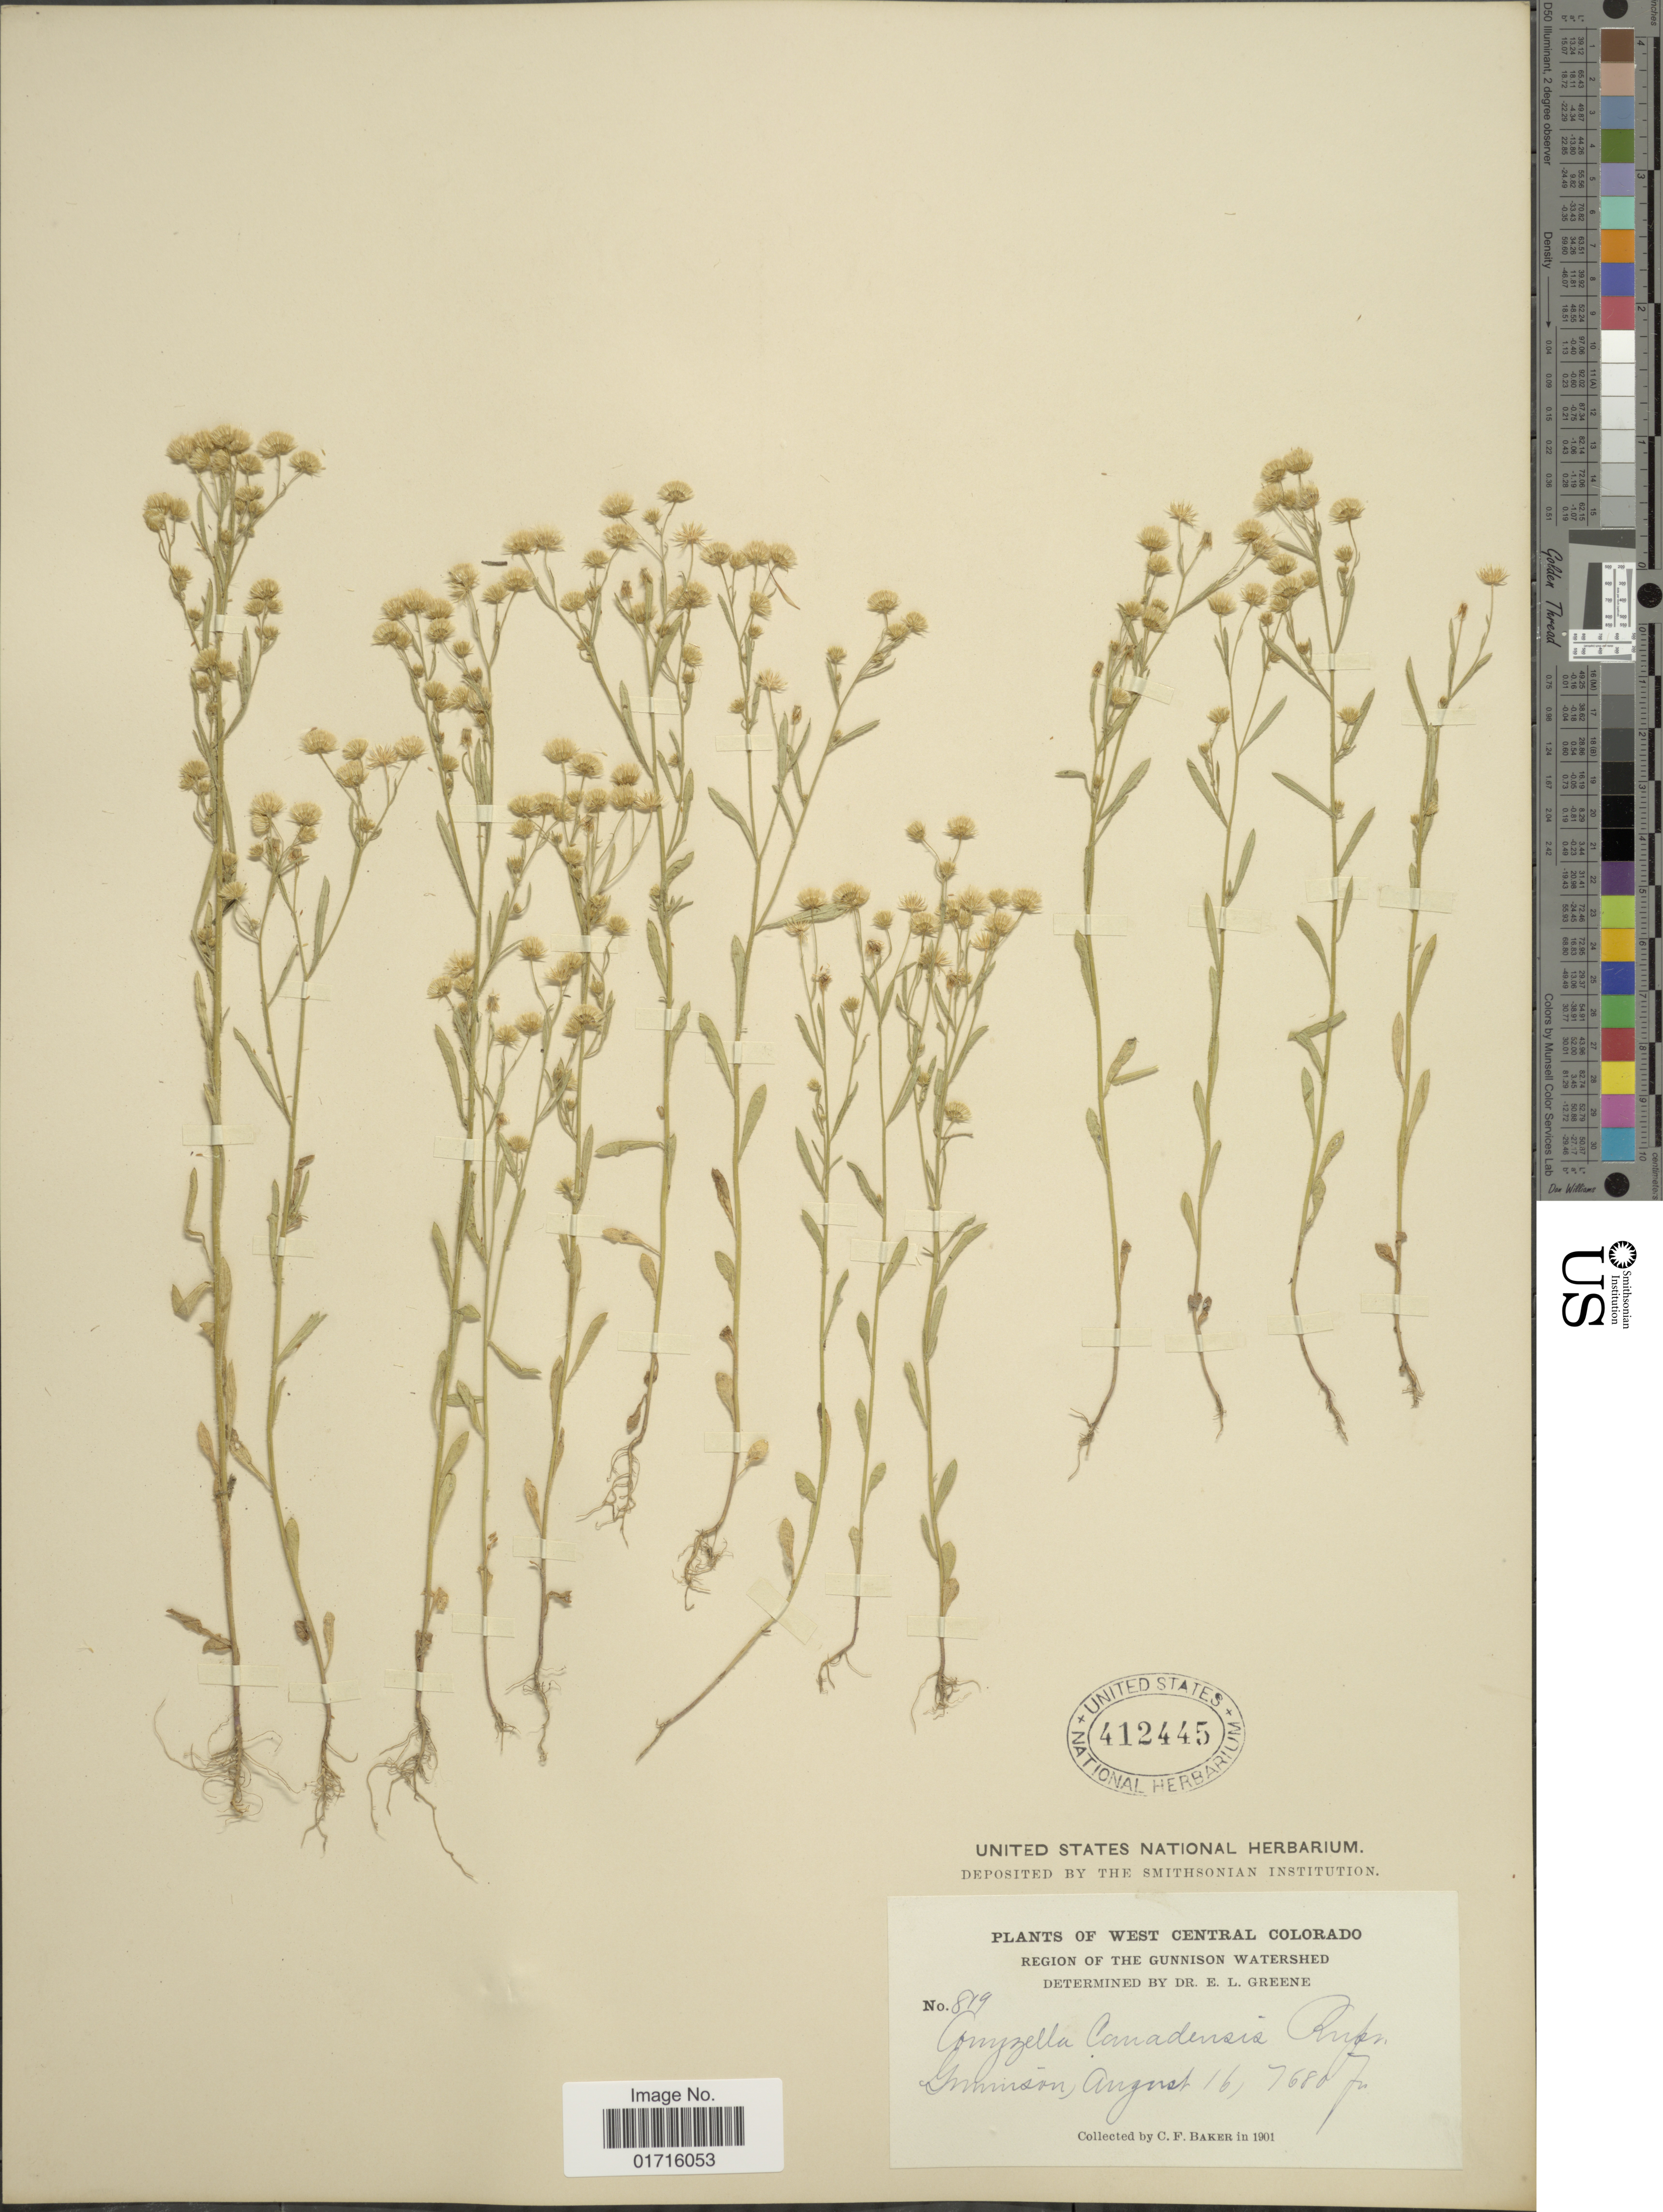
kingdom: Plantae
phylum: Tracheophyta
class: Magnoliopsida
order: Asterales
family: Asteraceae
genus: Conyza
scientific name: Conyza canadensis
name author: (L.) Cronq.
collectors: C. F. Baker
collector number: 819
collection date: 1901-08-16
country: United States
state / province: Colorado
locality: West Central Colorado, Region of the Gunnison Watershed, Gunnison.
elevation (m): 2341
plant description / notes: Corrected "Imminson" to "Gunnsion."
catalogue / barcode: US 412445